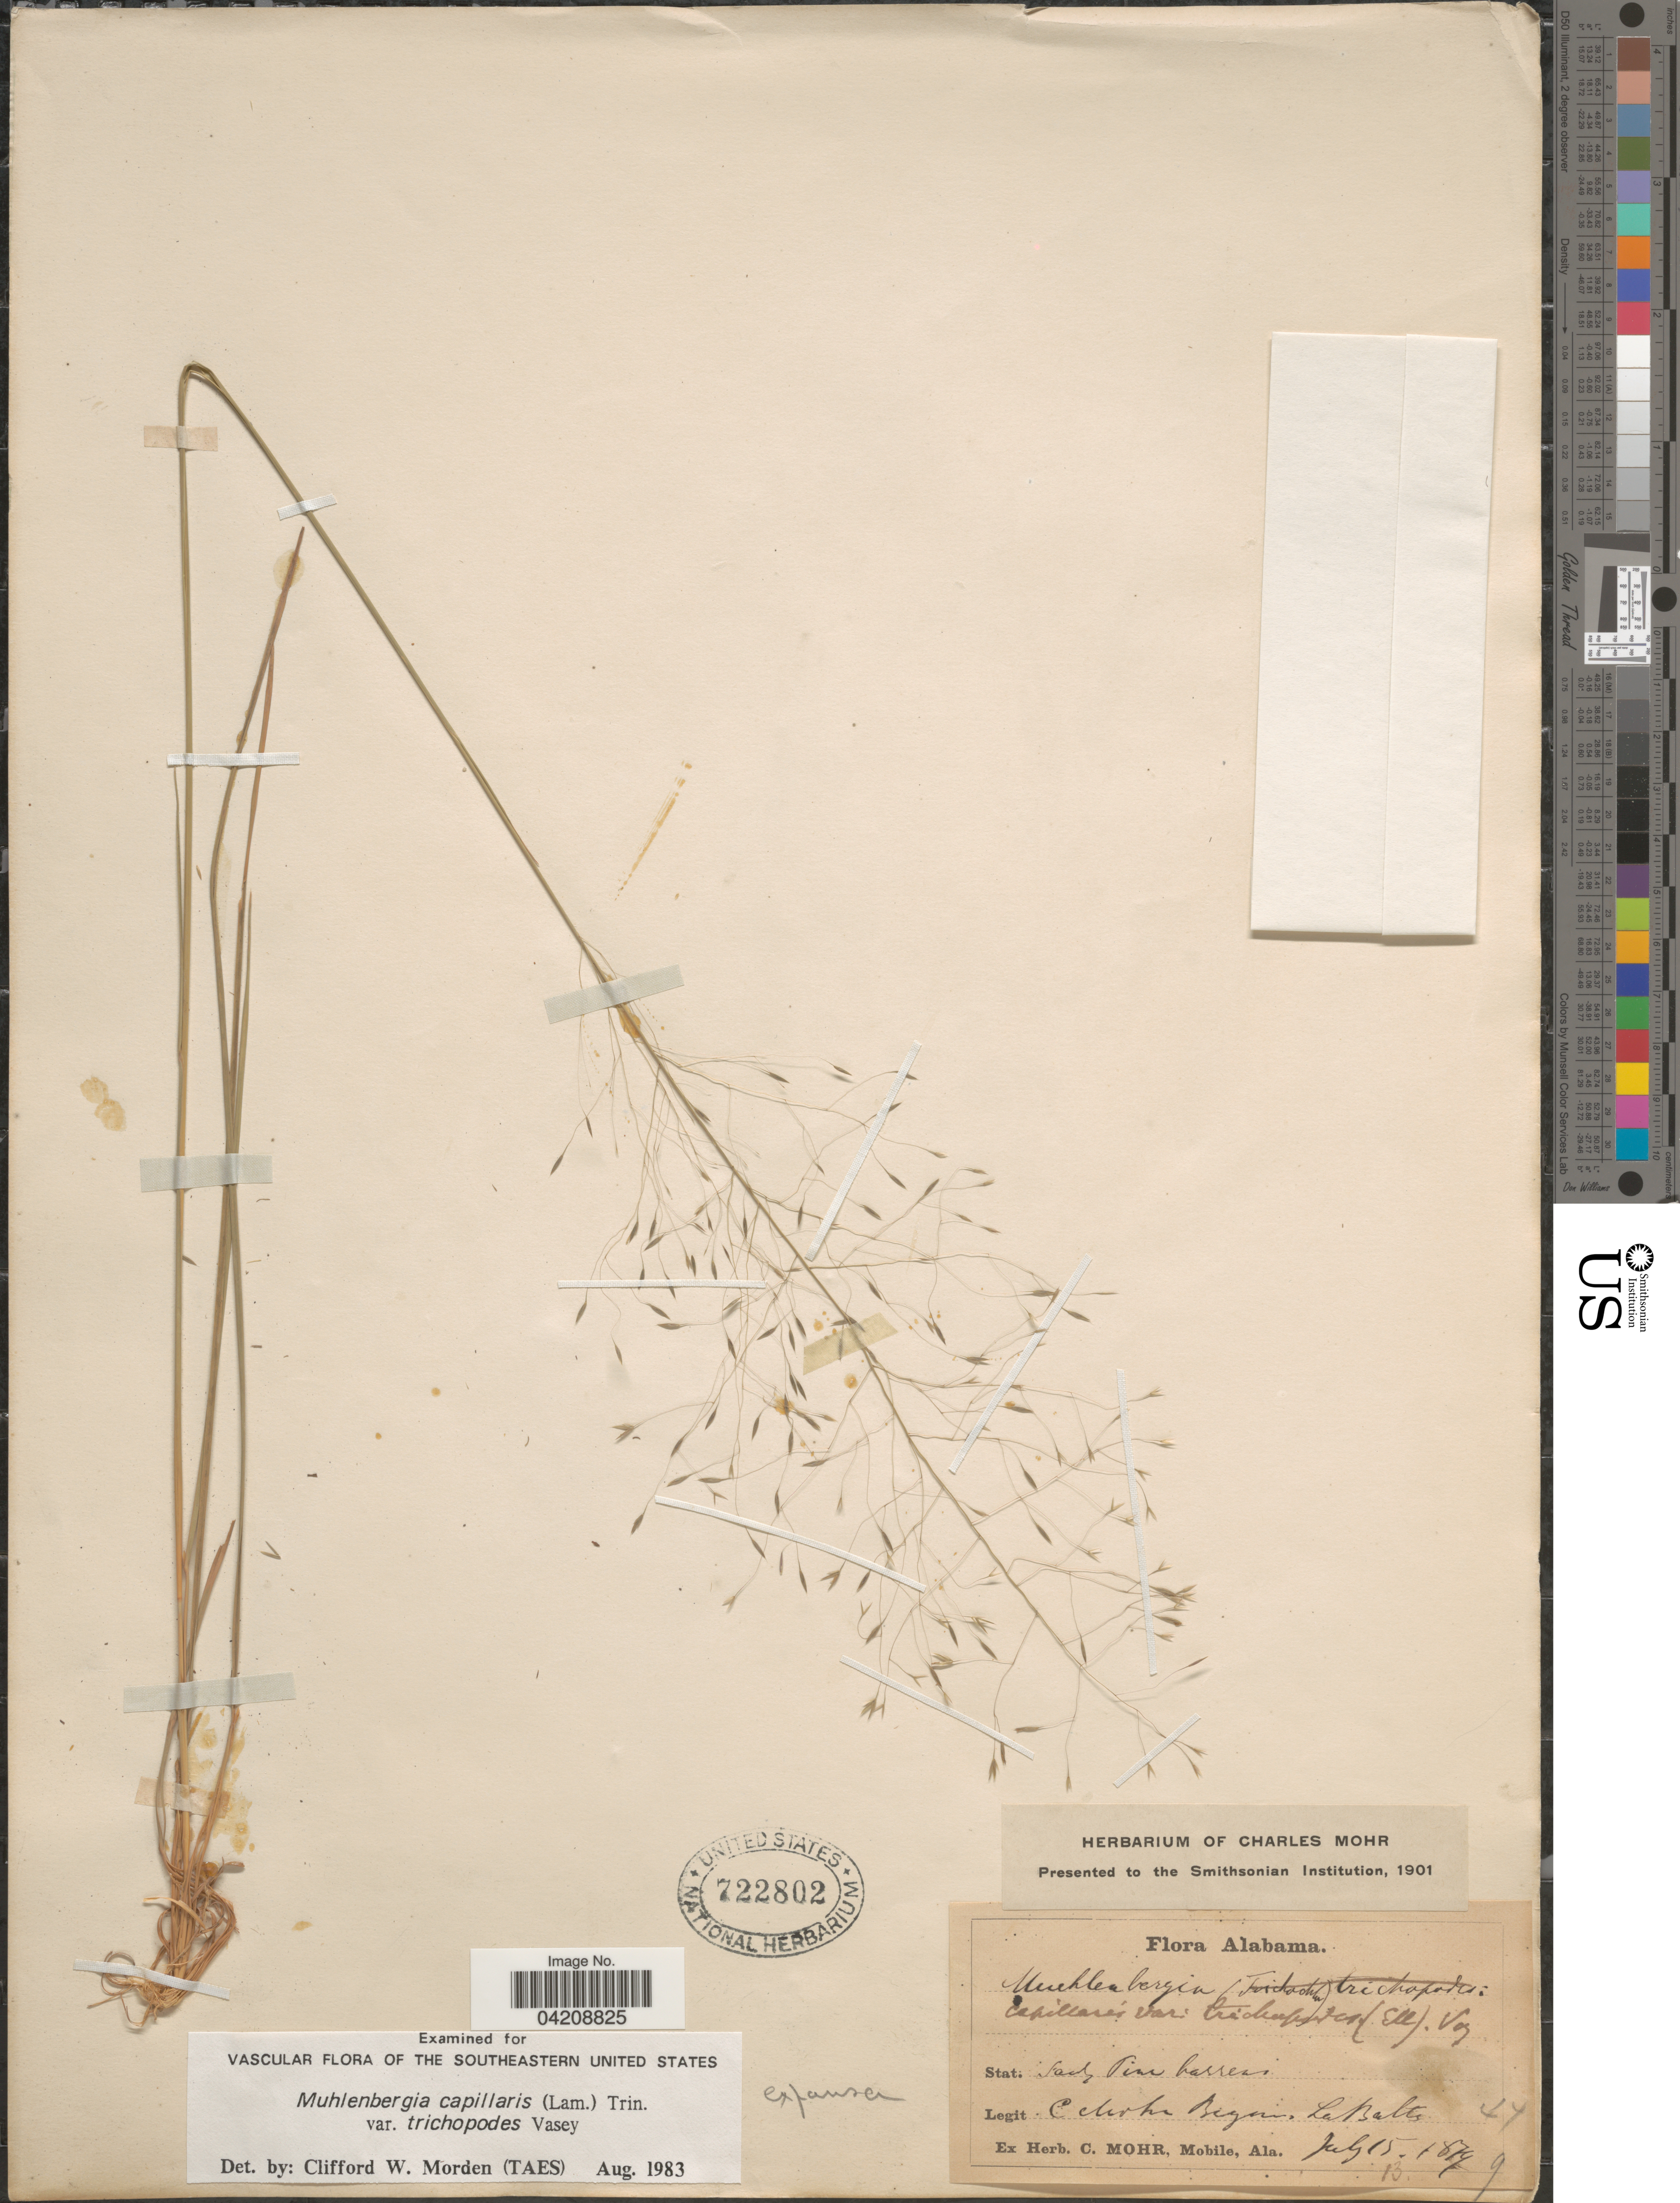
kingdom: Plantae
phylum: Tracheophyta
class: Liliopsida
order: Poales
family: Poaceae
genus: Muhlenbergia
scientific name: Muhlenbergia expansa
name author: Trin.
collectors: Mohr, C. T. (herbarium)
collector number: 47/13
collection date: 1879-07-15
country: United States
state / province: Alabama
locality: Bayou La Batre.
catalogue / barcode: US 722802